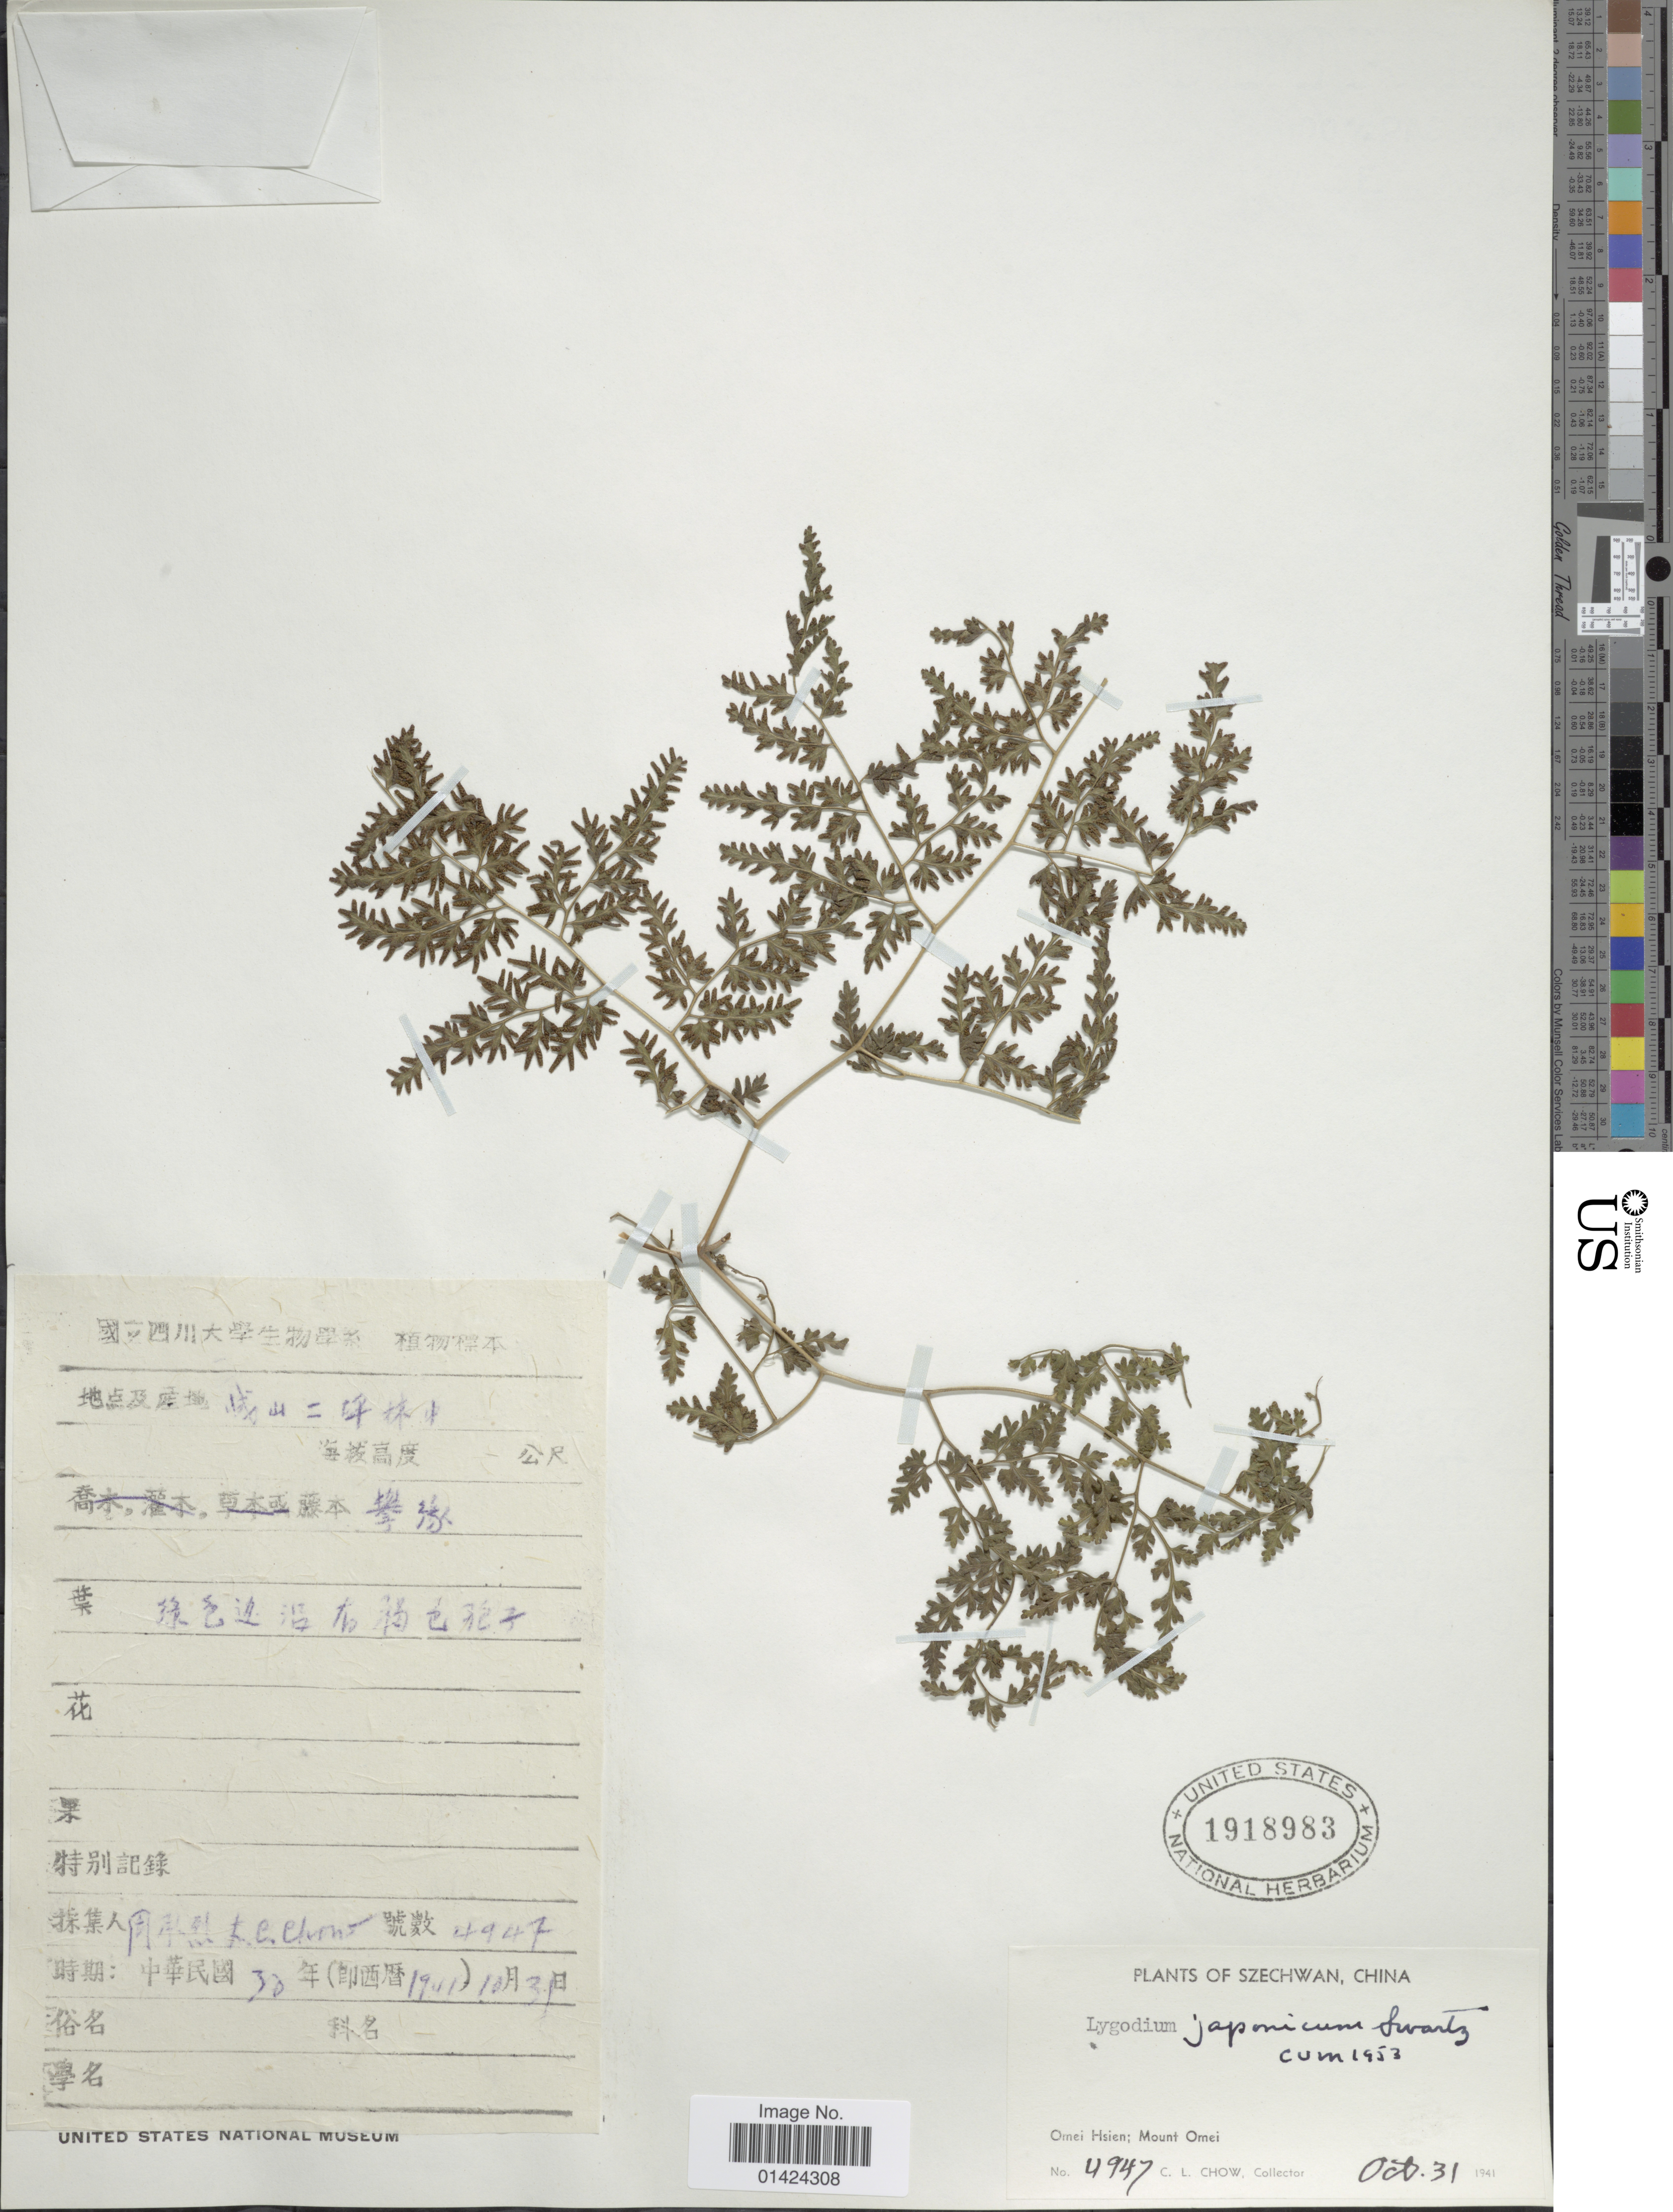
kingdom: Plantae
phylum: Tracheophyta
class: Polypodiopsida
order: Schizaeales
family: Lygodiaceae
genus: Lygodium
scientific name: Lygodium japonicum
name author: (Thunb.) Sw.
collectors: C. Chow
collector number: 4947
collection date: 1941-10-31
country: China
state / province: Sichuan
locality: Szechwan. Omei Hsien; Mount Omei.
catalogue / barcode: US 1918983